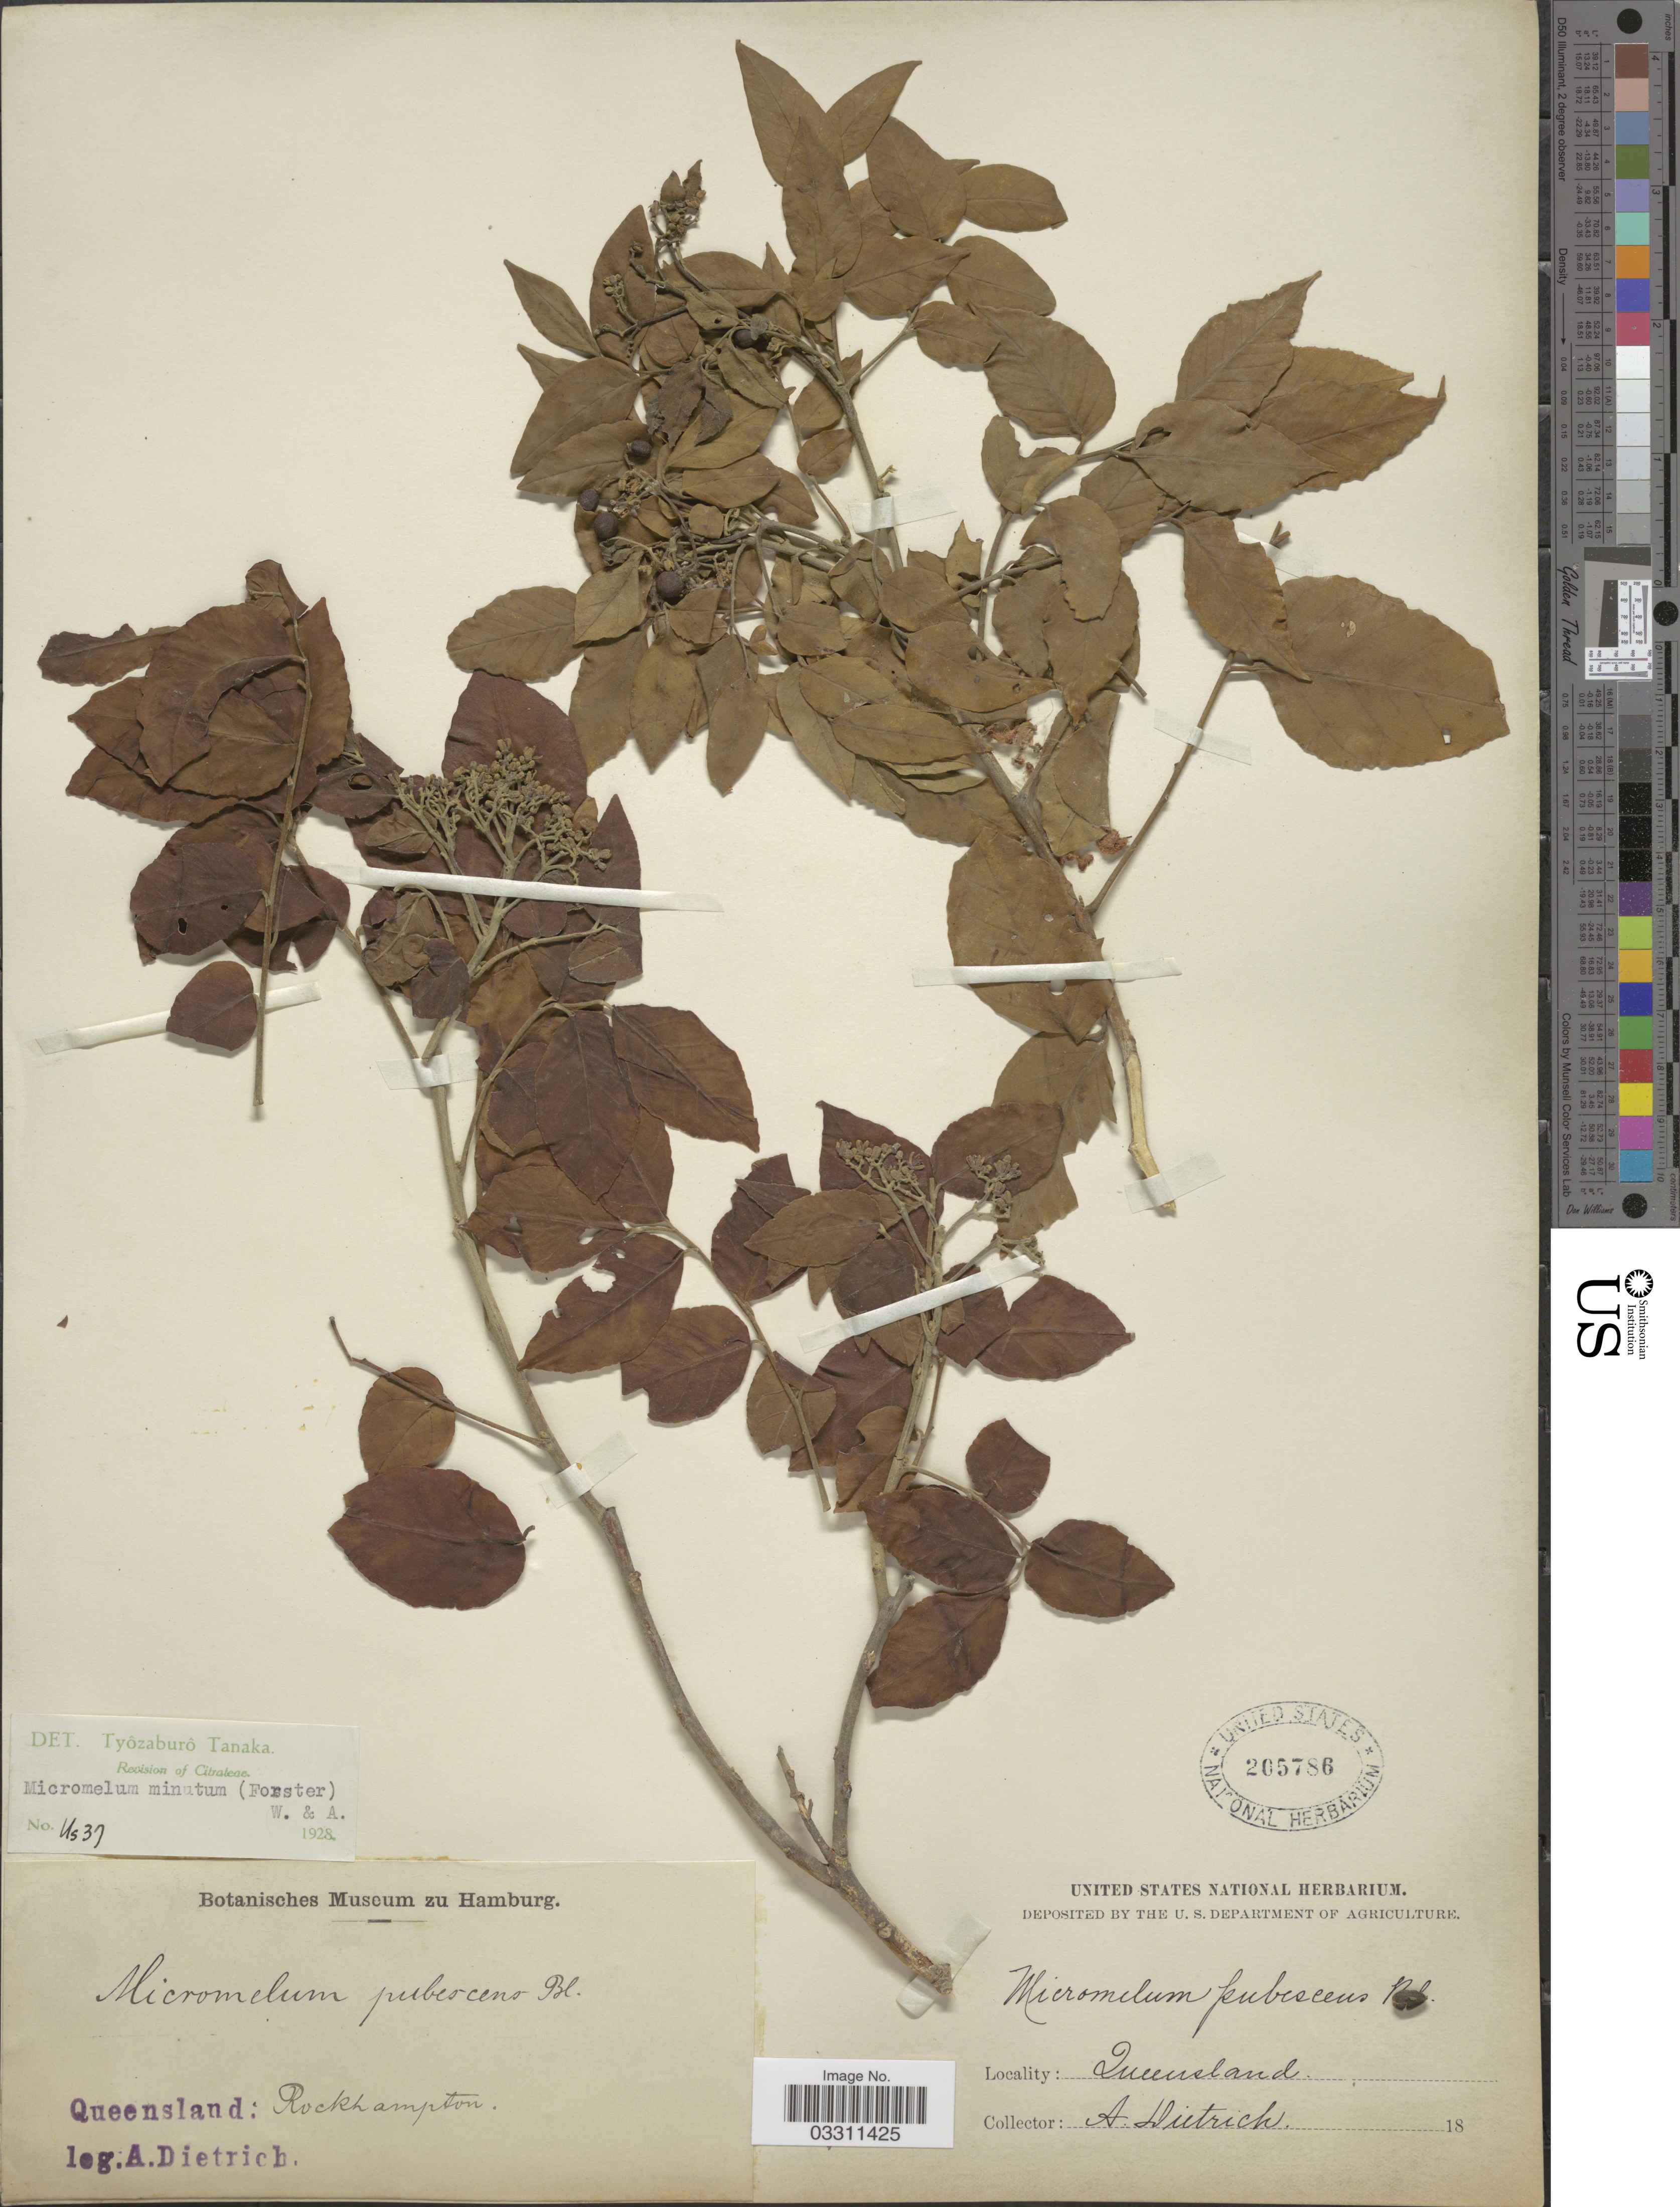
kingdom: Plantae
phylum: Tracheophyta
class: Magnoliopsida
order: Sapindales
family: Rutaceae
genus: Micromelum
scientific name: Micromelum minutum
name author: (G. Forst.) Wight & Arn.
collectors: A. Dietrich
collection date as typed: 18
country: Australia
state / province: Queensland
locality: Rockhampton.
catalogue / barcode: US 205786